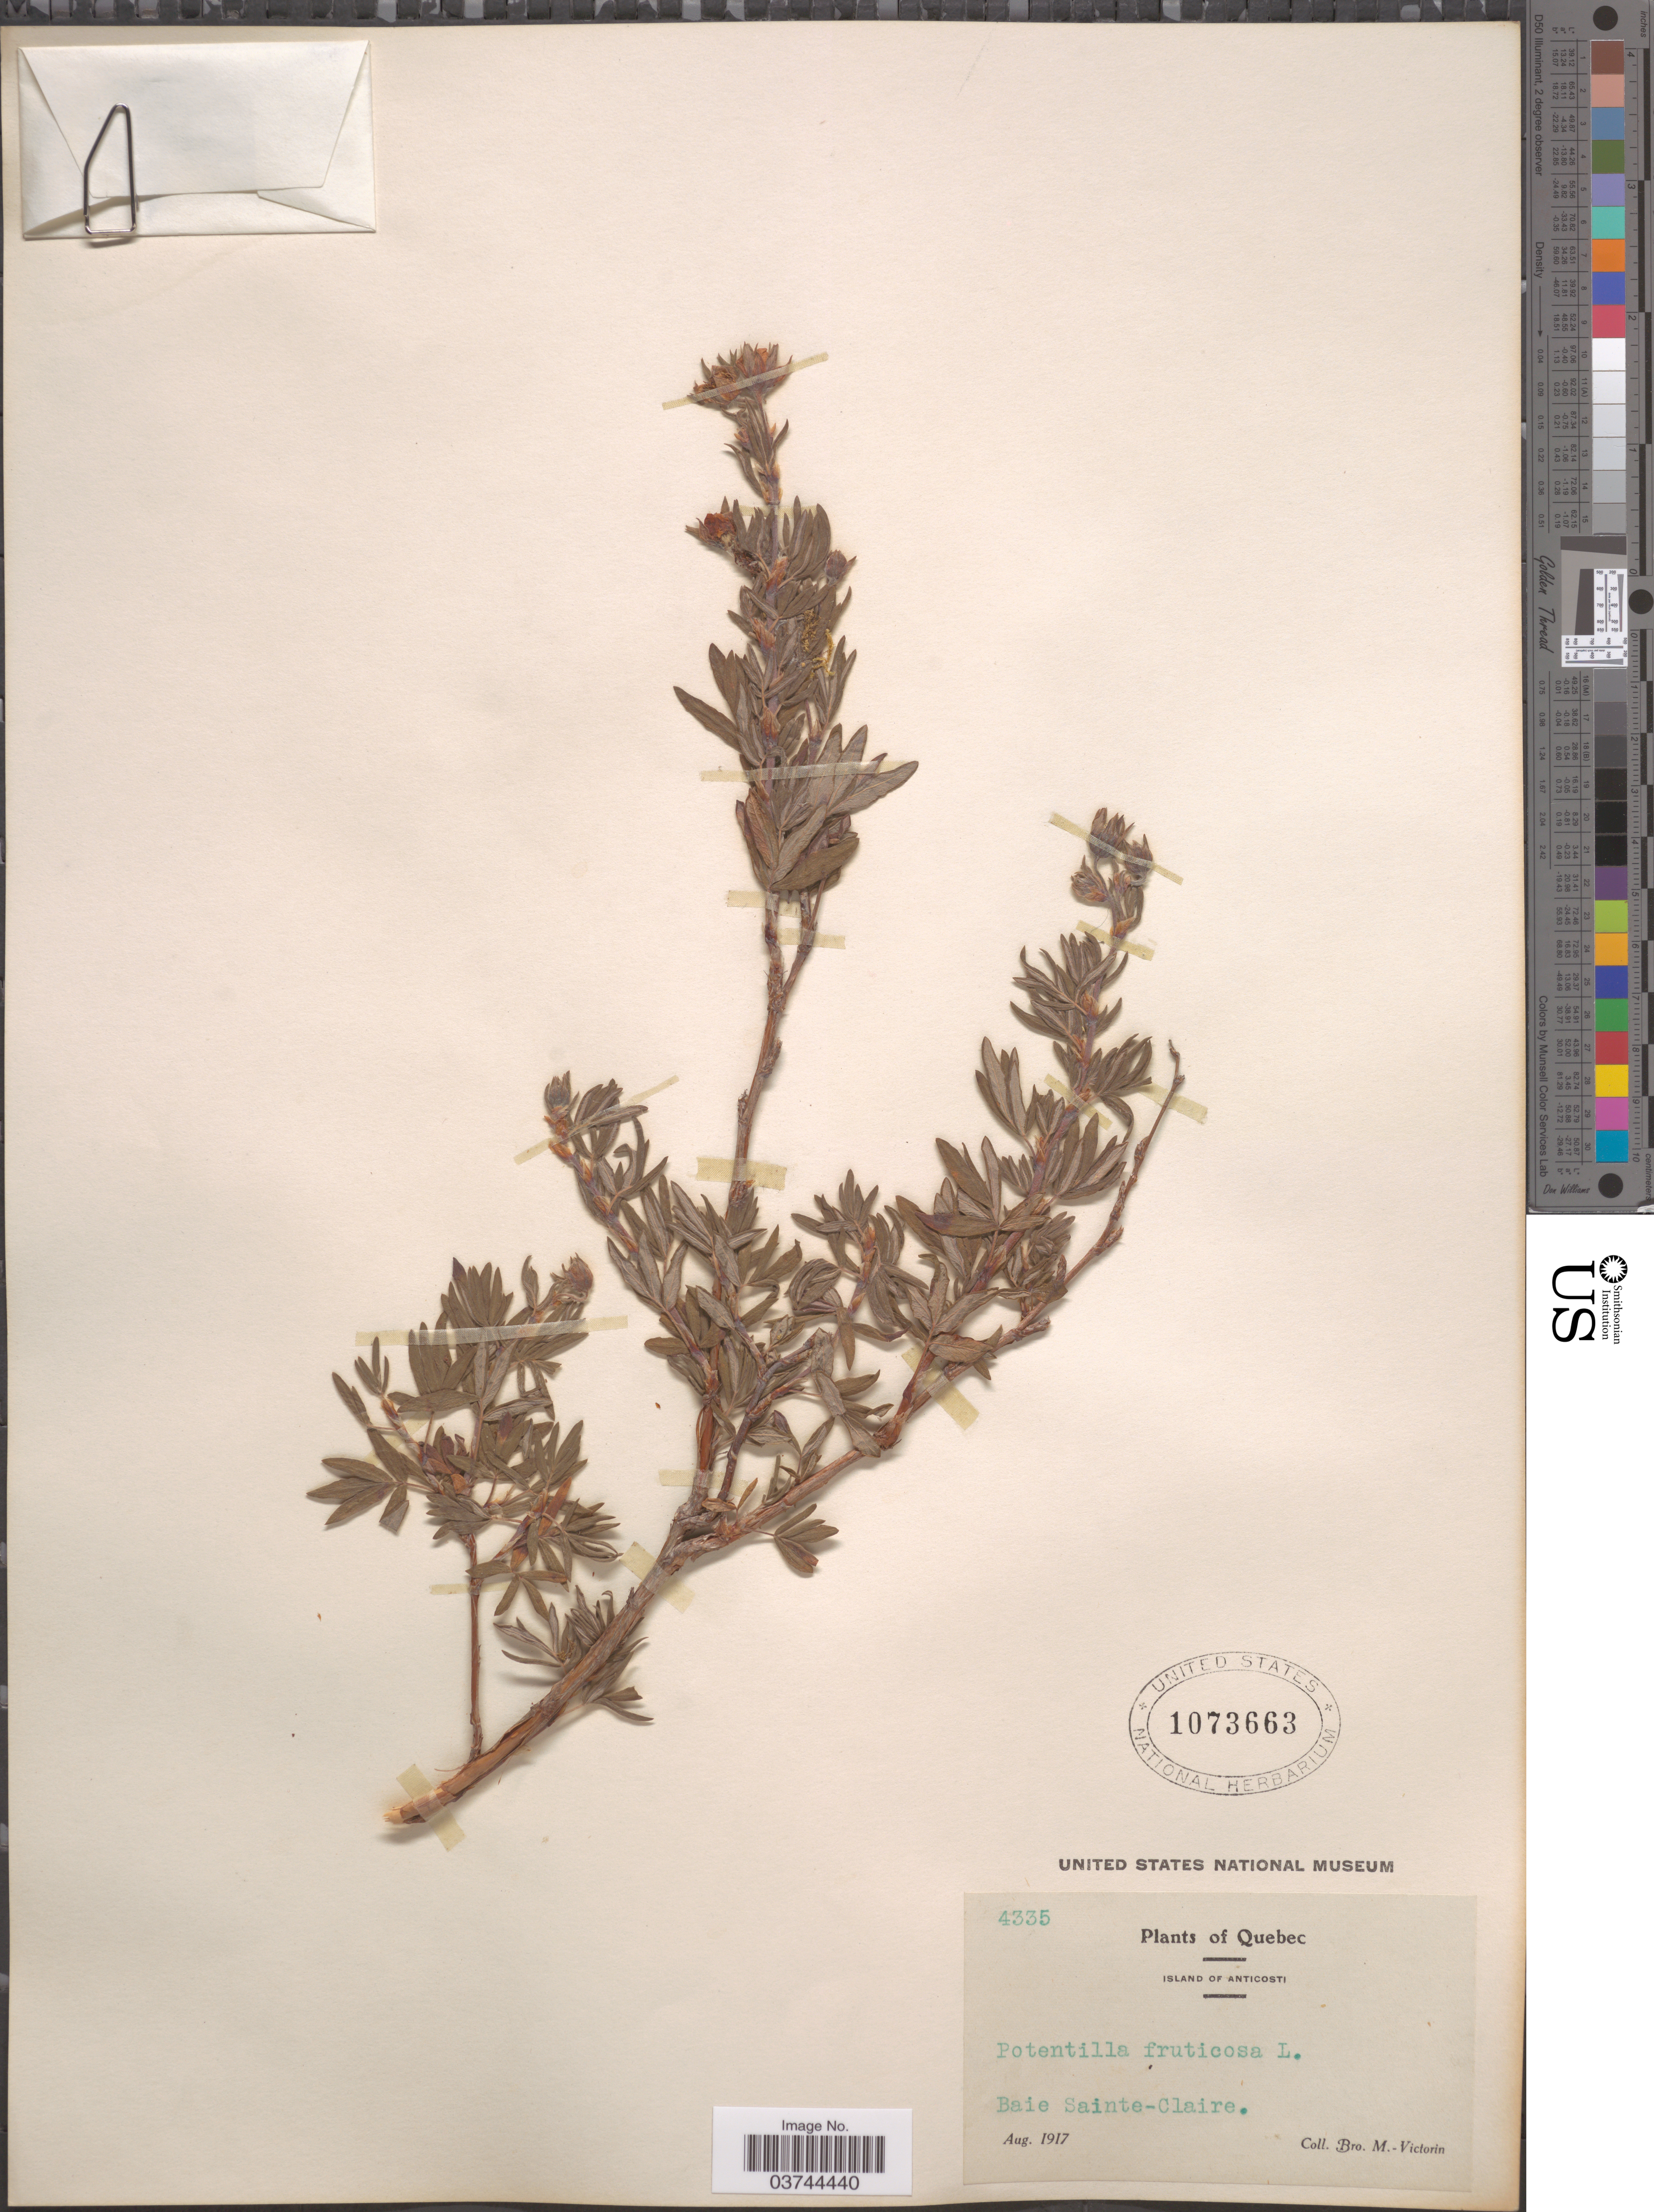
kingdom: Plantae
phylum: Tracheophyta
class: Magnoliopsida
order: Rosales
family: Rosaceae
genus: Dasiphora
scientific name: Dasiphora fruticosa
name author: (L.) Rydb.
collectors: Fr. Marie-Victorin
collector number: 4335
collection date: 1917-08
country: Canada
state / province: Quebec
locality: Island of Anticosti. Baie Sainte- Claire.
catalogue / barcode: US 1073663